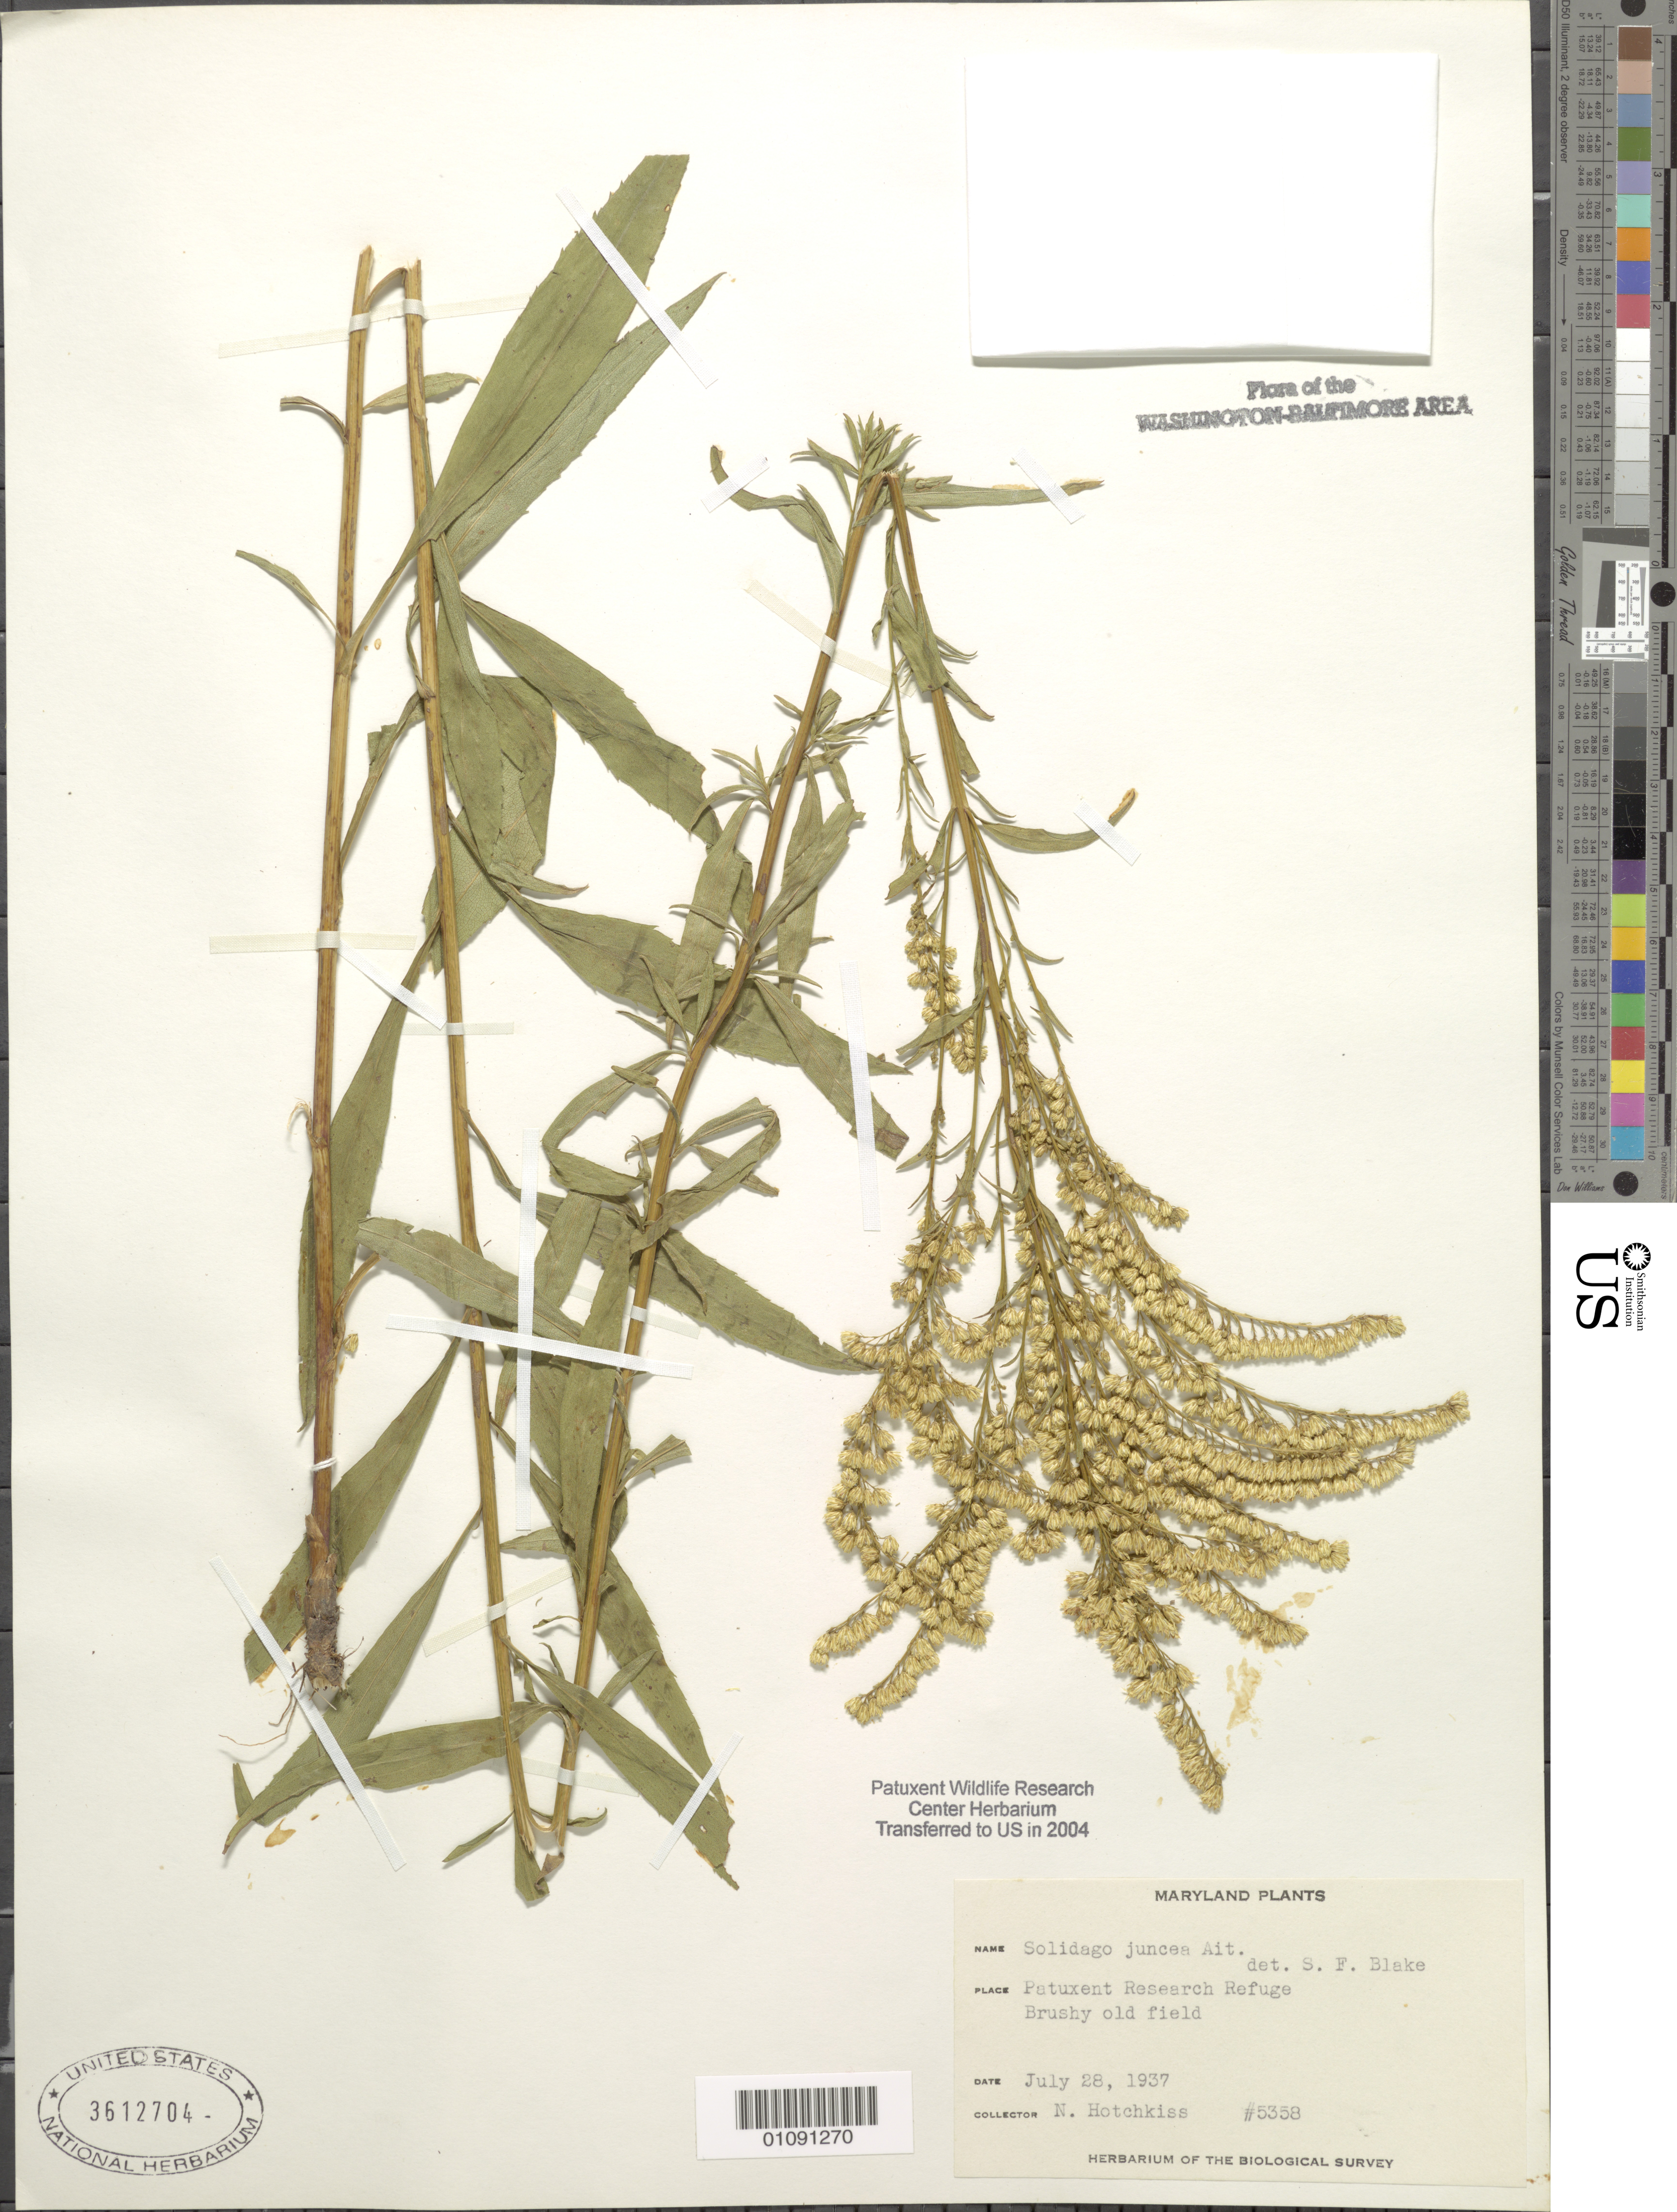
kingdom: Plantae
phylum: Tracheophyta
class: Magnoliopsida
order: Asterales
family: Asteraceae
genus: Solidago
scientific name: Solidago juncea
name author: Aiton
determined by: Blake, Sydney F.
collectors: N. Hotchkiss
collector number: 5358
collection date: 1937-07-28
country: United States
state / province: Maryland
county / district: Prince George's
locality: Patuxent Wildlife Refuge.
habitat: Brushy old field.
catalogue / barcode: US 3612704